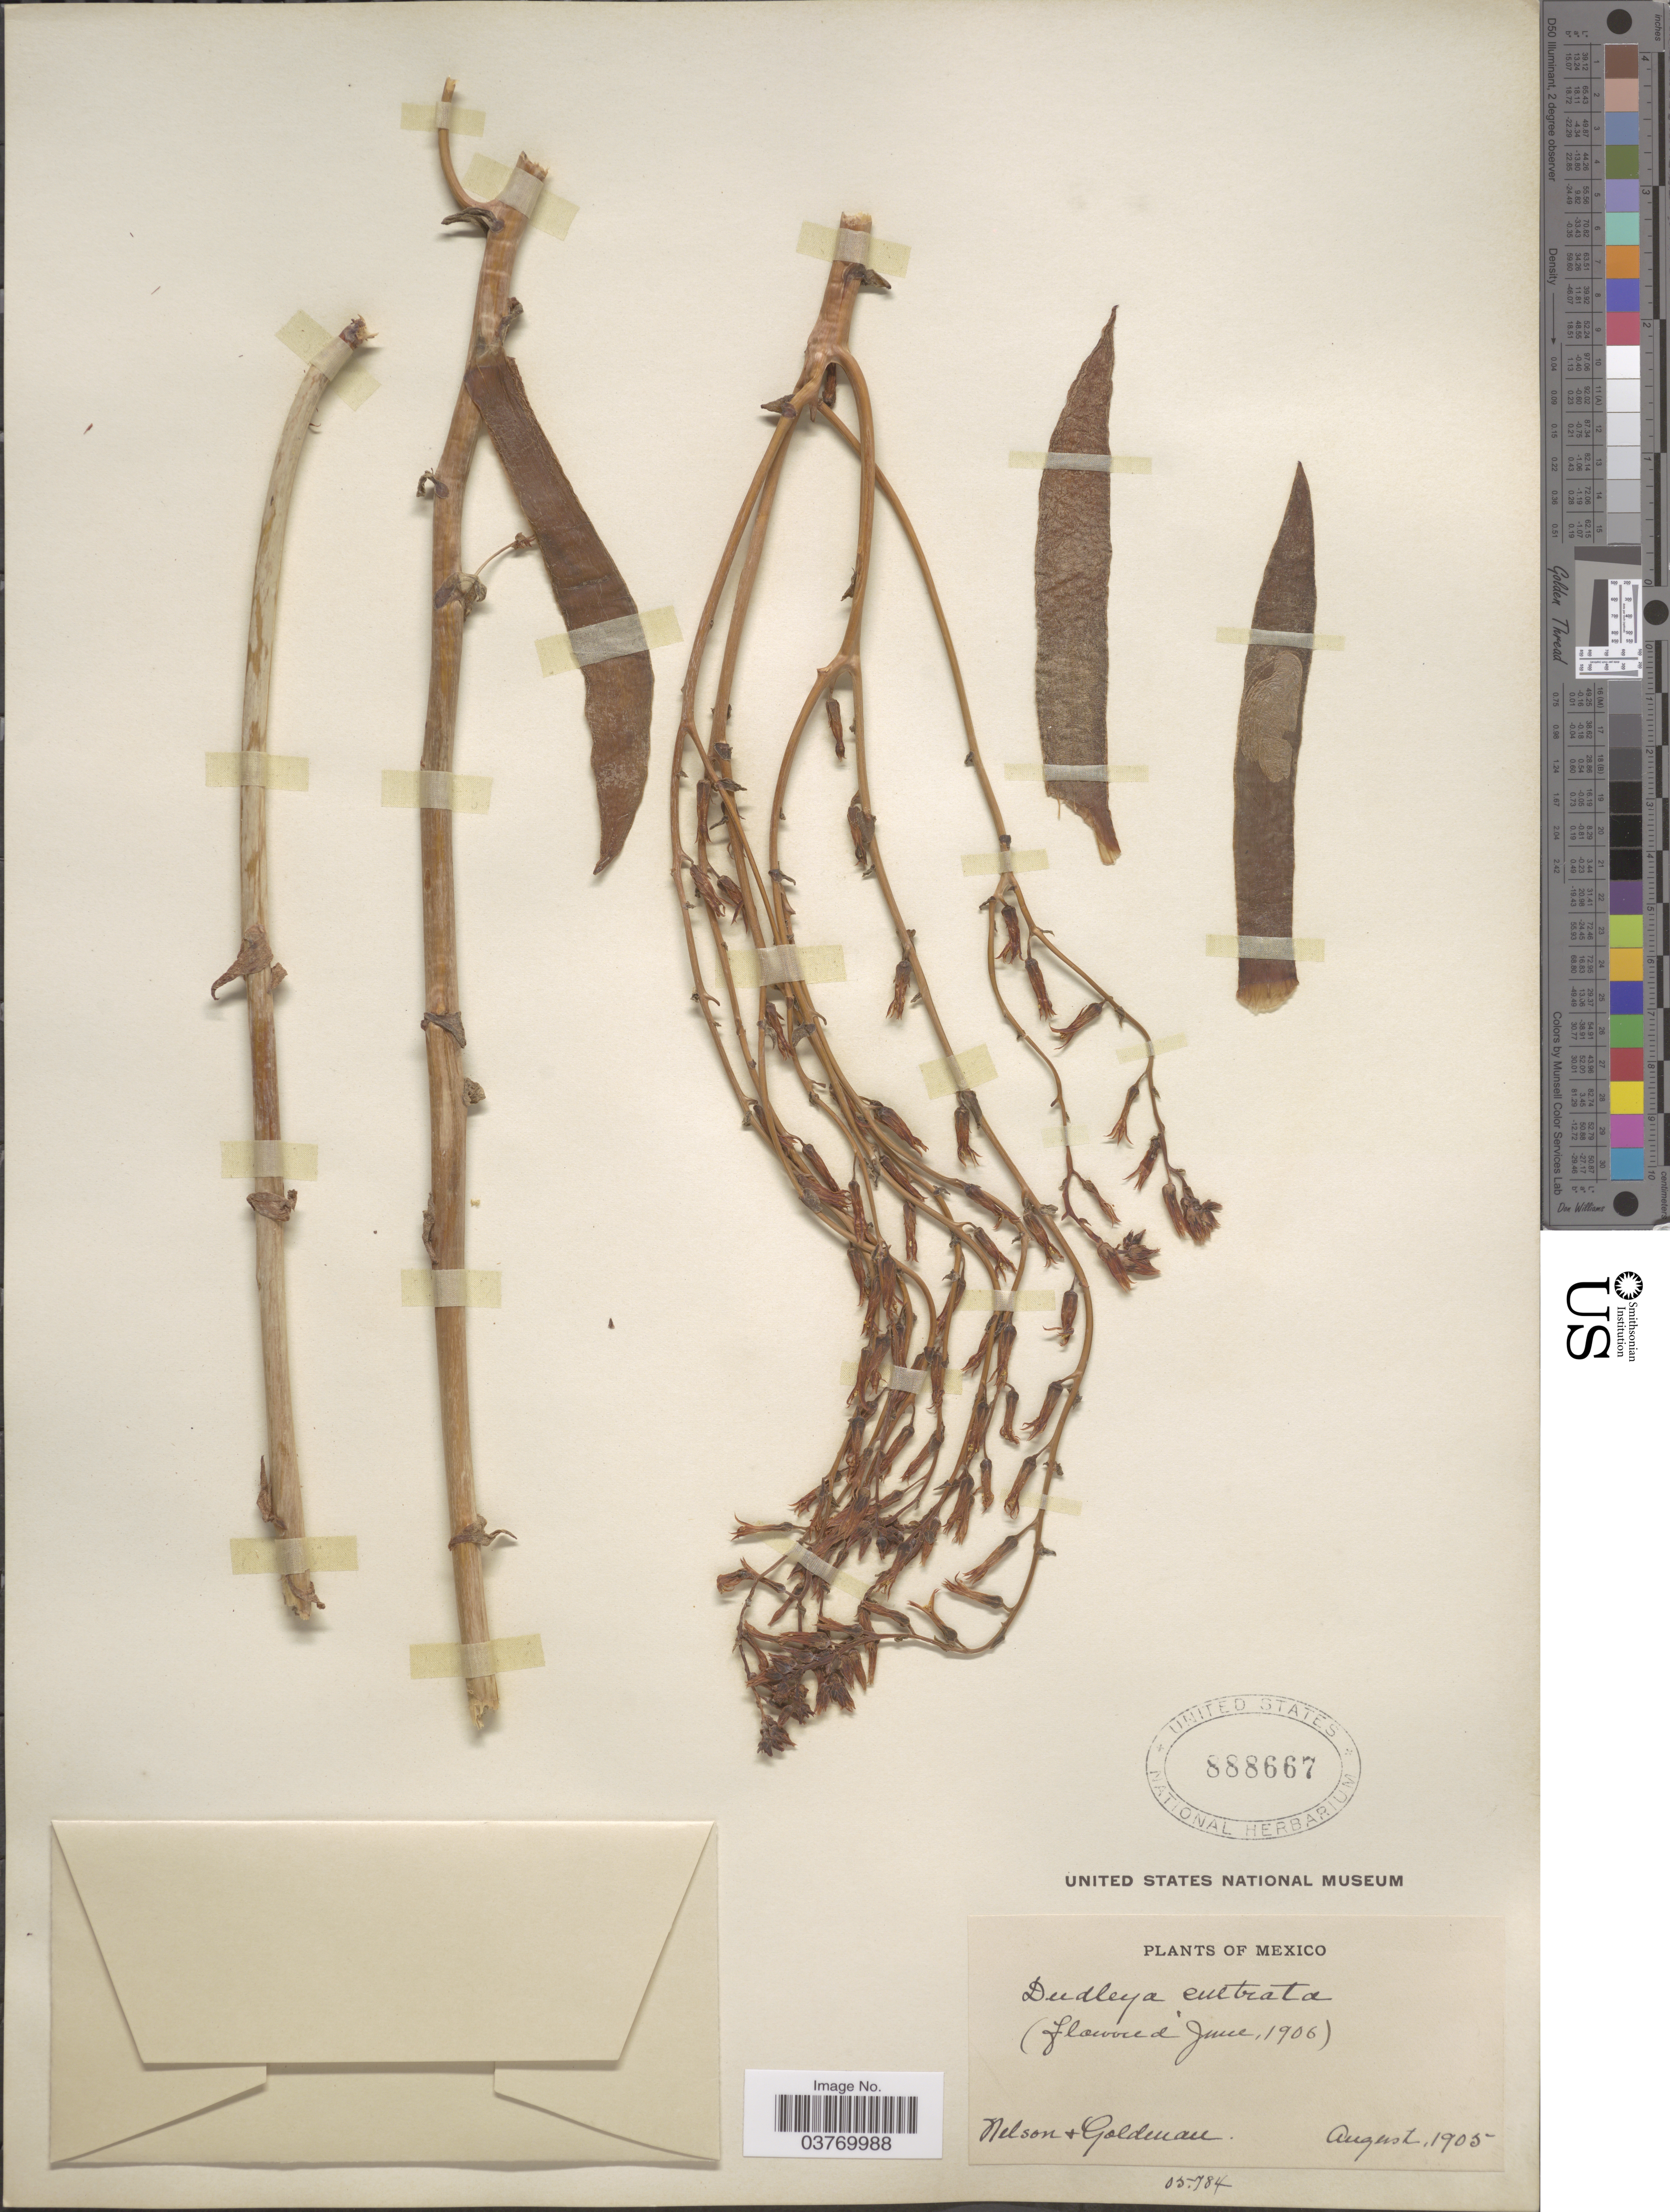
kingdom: Plantae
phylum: Tracheophyta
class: Magnoliopsida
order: Saxifragales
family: Crassulaceae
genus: Dudleya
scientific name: Dudleya cultrata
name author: Rose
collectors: Nelson, -- & -- Goldman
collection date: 1905-08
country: Mexico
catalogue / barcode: US 888667